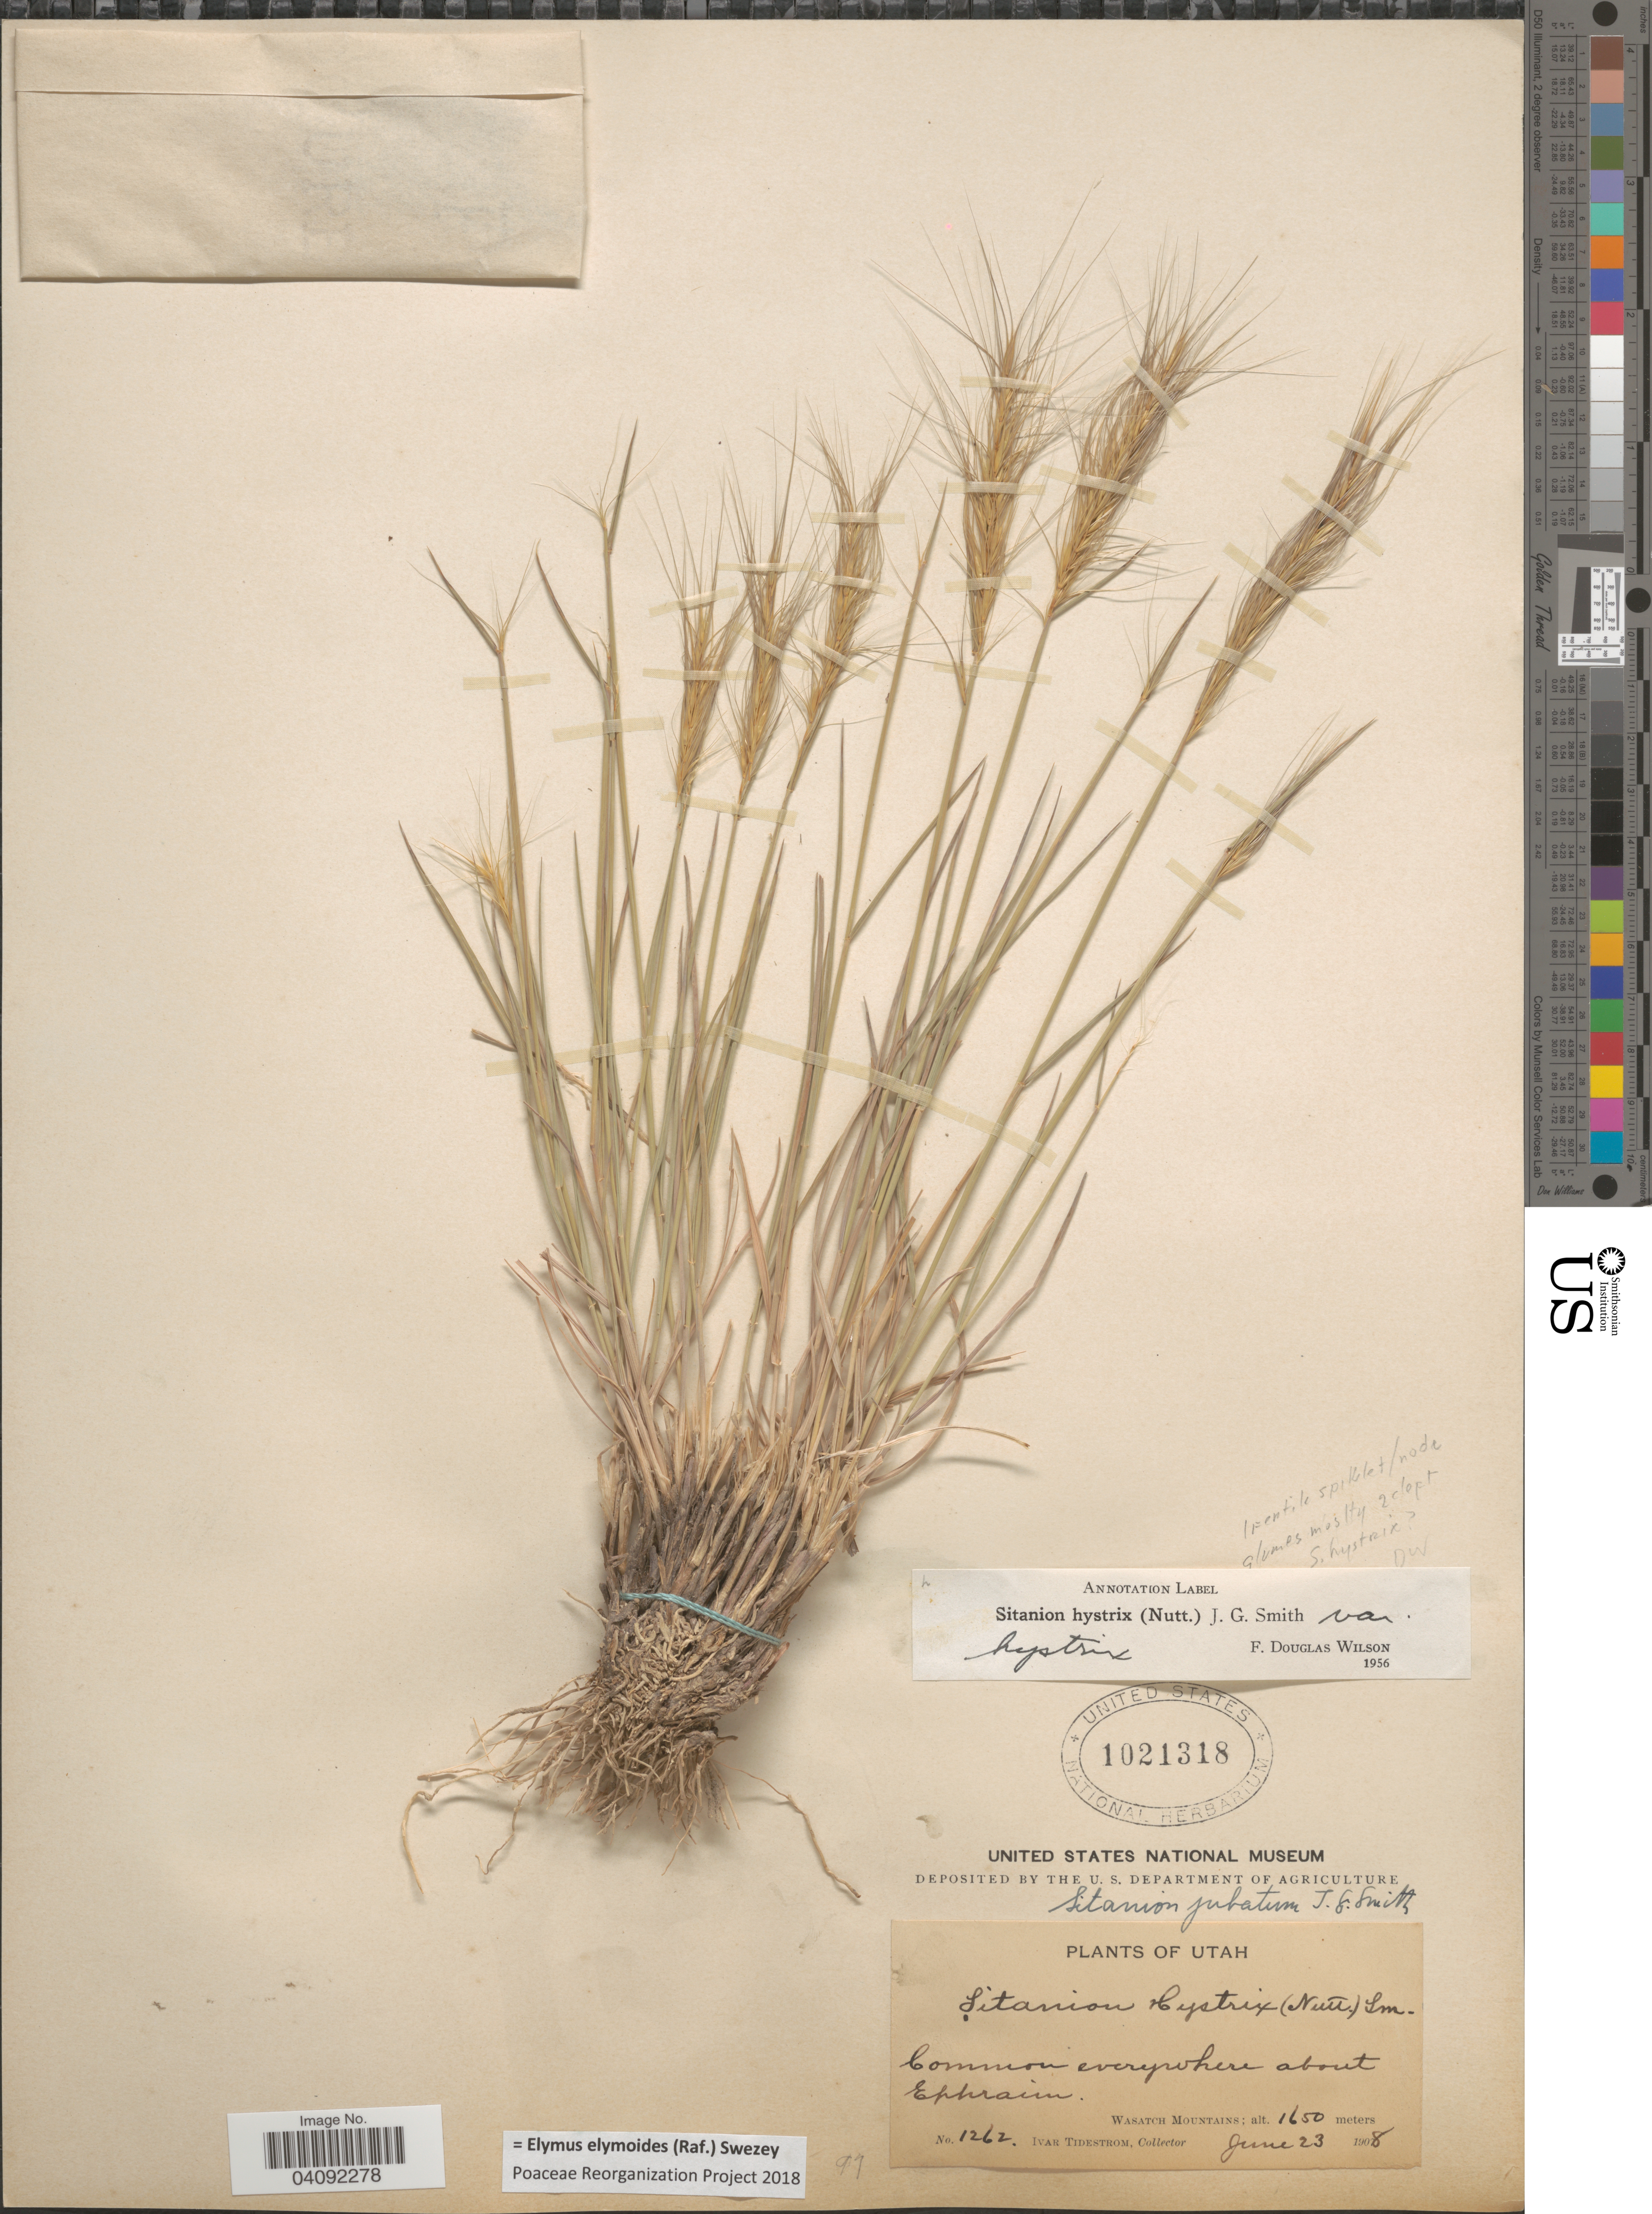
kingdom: Plantae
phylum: Tracheophyta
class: Liliopsida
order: Poales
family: Poaceae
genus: Elymus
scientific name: Elymus elymoides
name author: (Raf.) Swezey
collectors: I. F. Tidestrom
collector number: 1262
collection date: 1908-06-23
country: United States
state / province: Utah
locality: Common everywhere about Ephraim. Wasatch Mountains.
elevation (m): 1650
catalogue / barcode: US 1021318